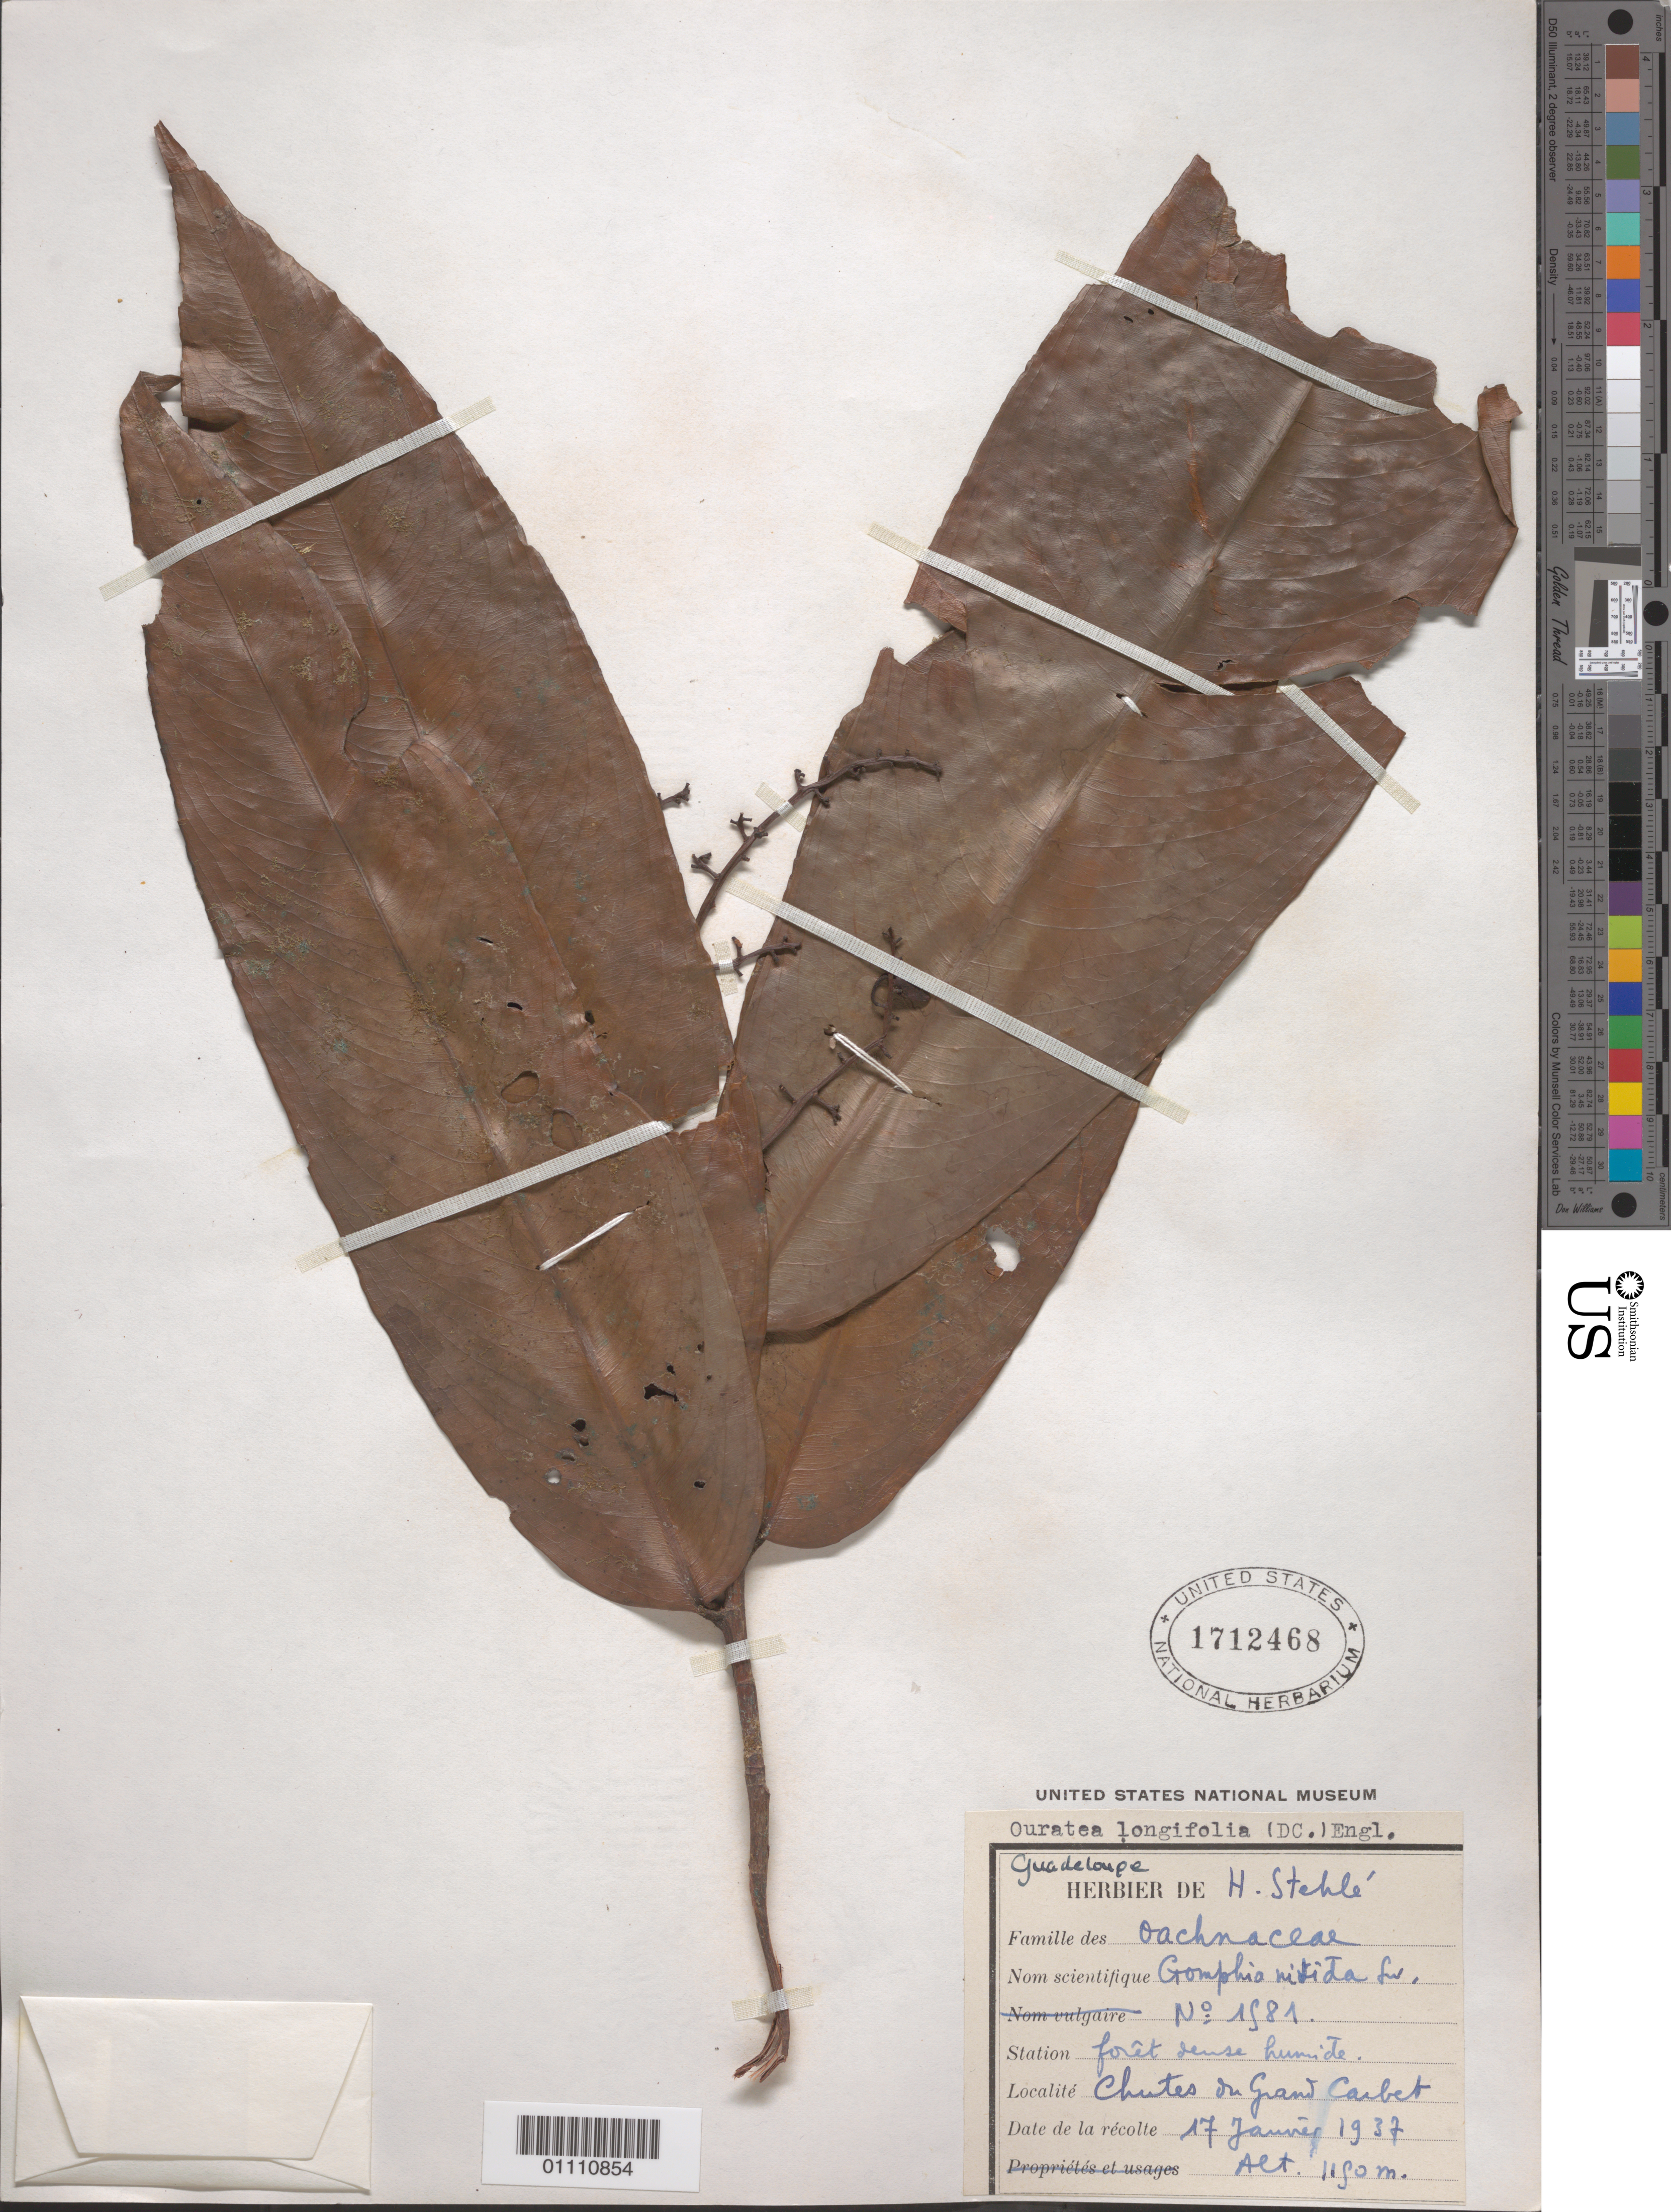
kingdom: Plantae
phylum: Tracheophyta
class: Magnoliopsida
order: Malpighiales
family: Ochnaceae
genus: Ouratea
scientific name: Ouratea longifolia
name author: (Lam.) Engl.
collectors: H. Stehlé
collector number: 1581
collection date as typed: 07 Jan 1937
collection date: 1937-01-07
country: Guadeloupe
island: Grande Terre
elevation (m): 1150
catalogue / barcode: US 1712468